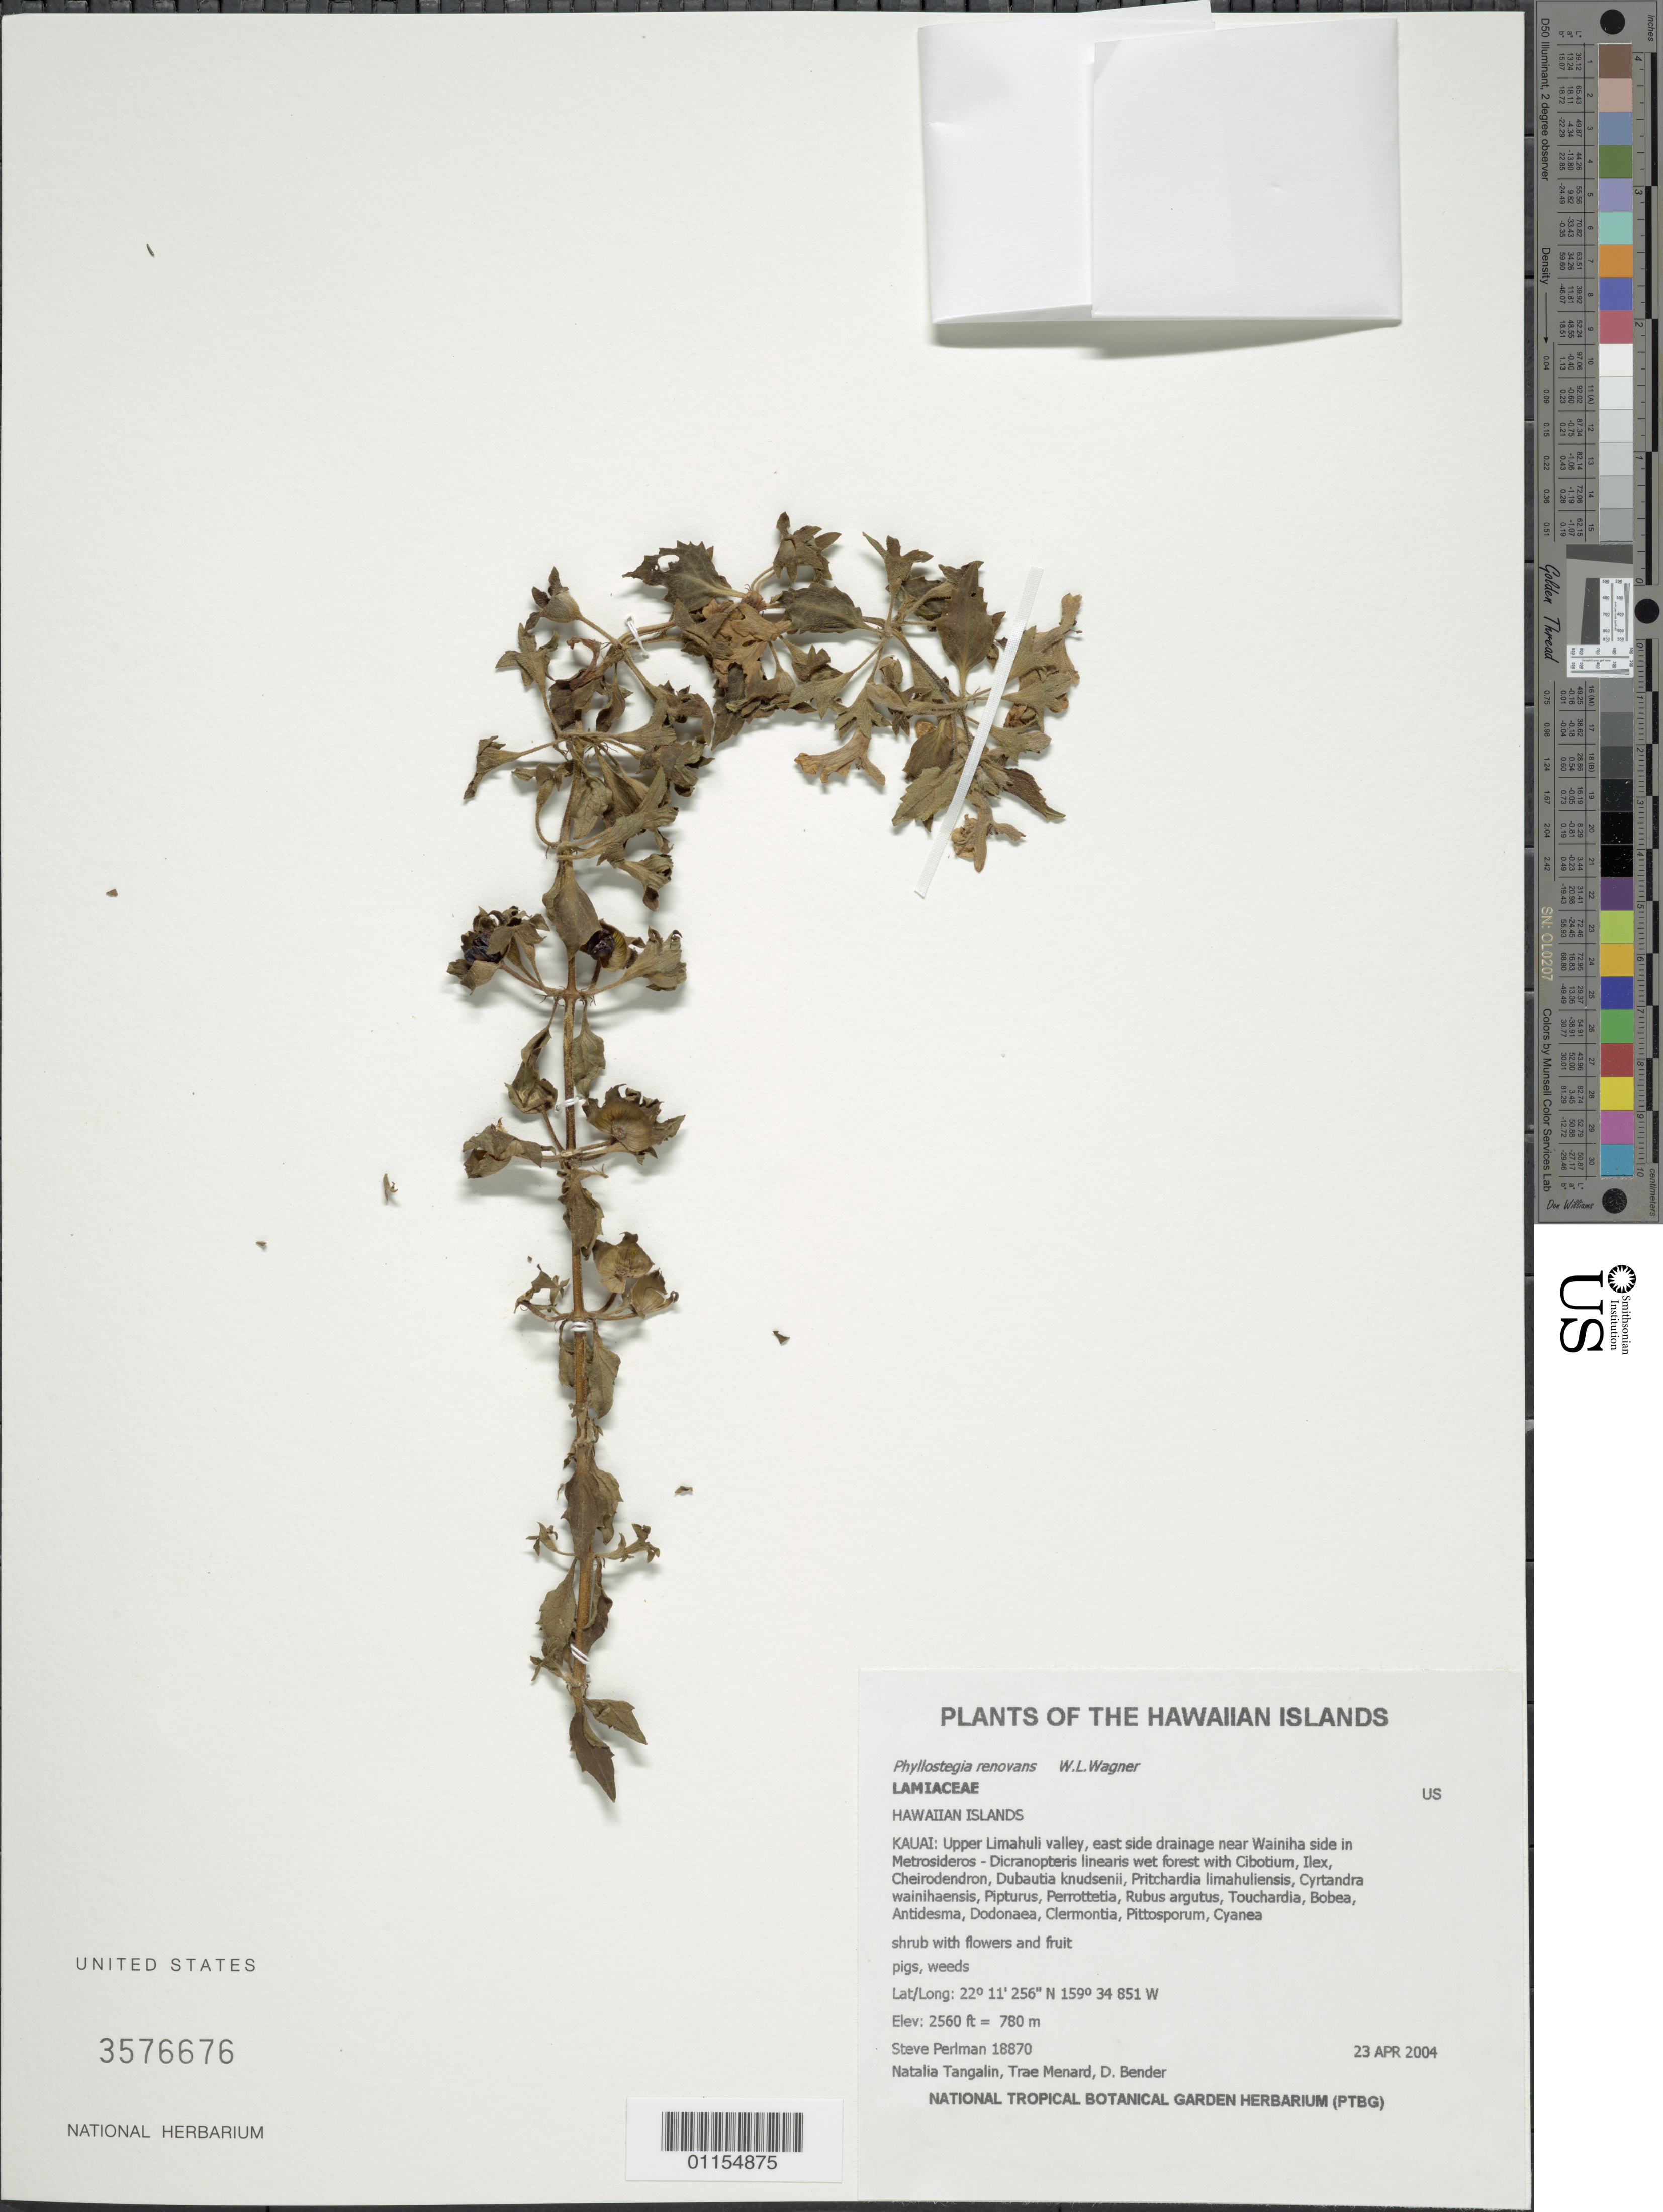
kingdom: Plantae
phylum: Tracheophyta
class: Magnoliopsida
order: Lamiales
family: Lamiaceae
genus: Phyllostegia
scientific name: Phyllostegia renovans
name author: W.L. Wagner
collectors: S. P. Perlman, N. Tangalin, T. Menard & D. Bender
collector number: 18870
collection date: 2004-04-23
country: United States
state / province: Hawaii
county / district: Kaui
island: Kaua'i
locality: Upper Limahuli Valley, east side drainage near Wainiha side.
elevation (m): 780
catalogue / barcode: US 3576676